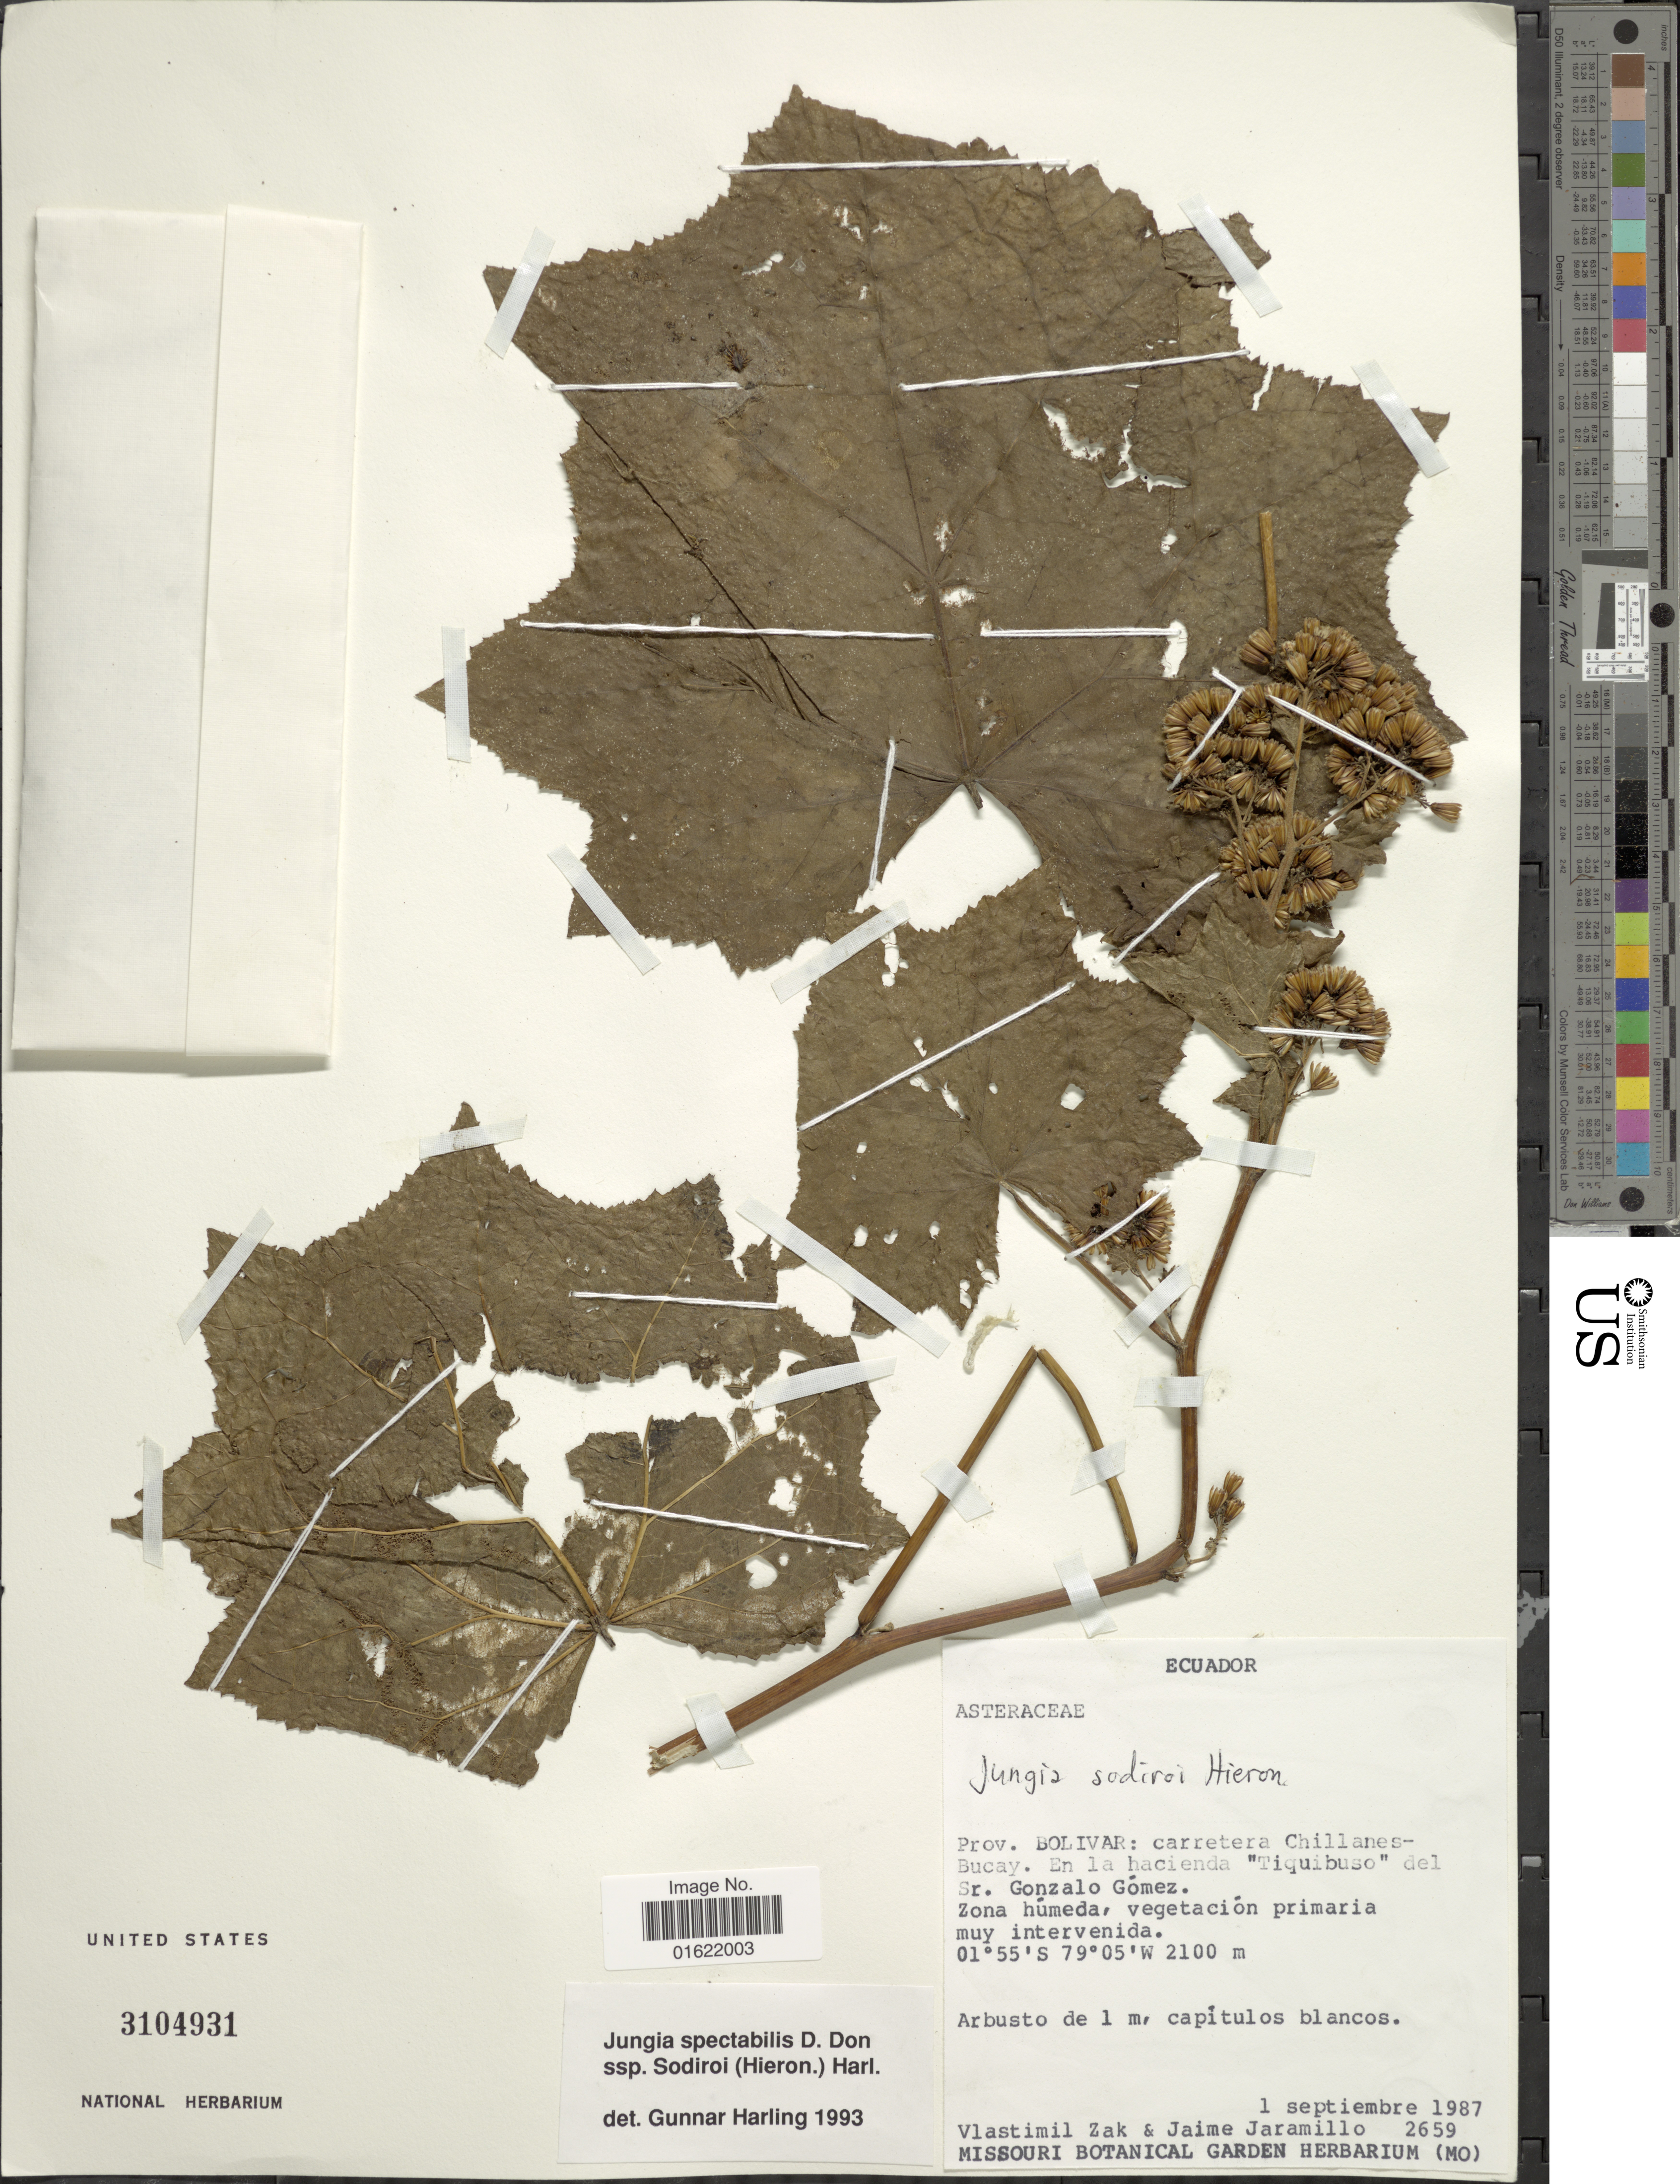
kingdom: Plantae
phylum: Tracheophyta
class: Magnoliopsida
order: Asterales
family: Asteraceae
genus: Jungia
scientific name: Jungia spectabilis subsp. sodiroi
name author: (Hieron.) Harling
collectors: V. Zak & J. Jaramillo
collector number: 2659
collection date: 1987-09-01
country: Ecuador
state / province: Bolívar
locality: Carretera Chillanes-Bucay. En la hacienda. Tiquibuso del Sr. Gonzales Gomez. Zona humeda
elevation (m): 2100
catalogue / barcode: US 3104931